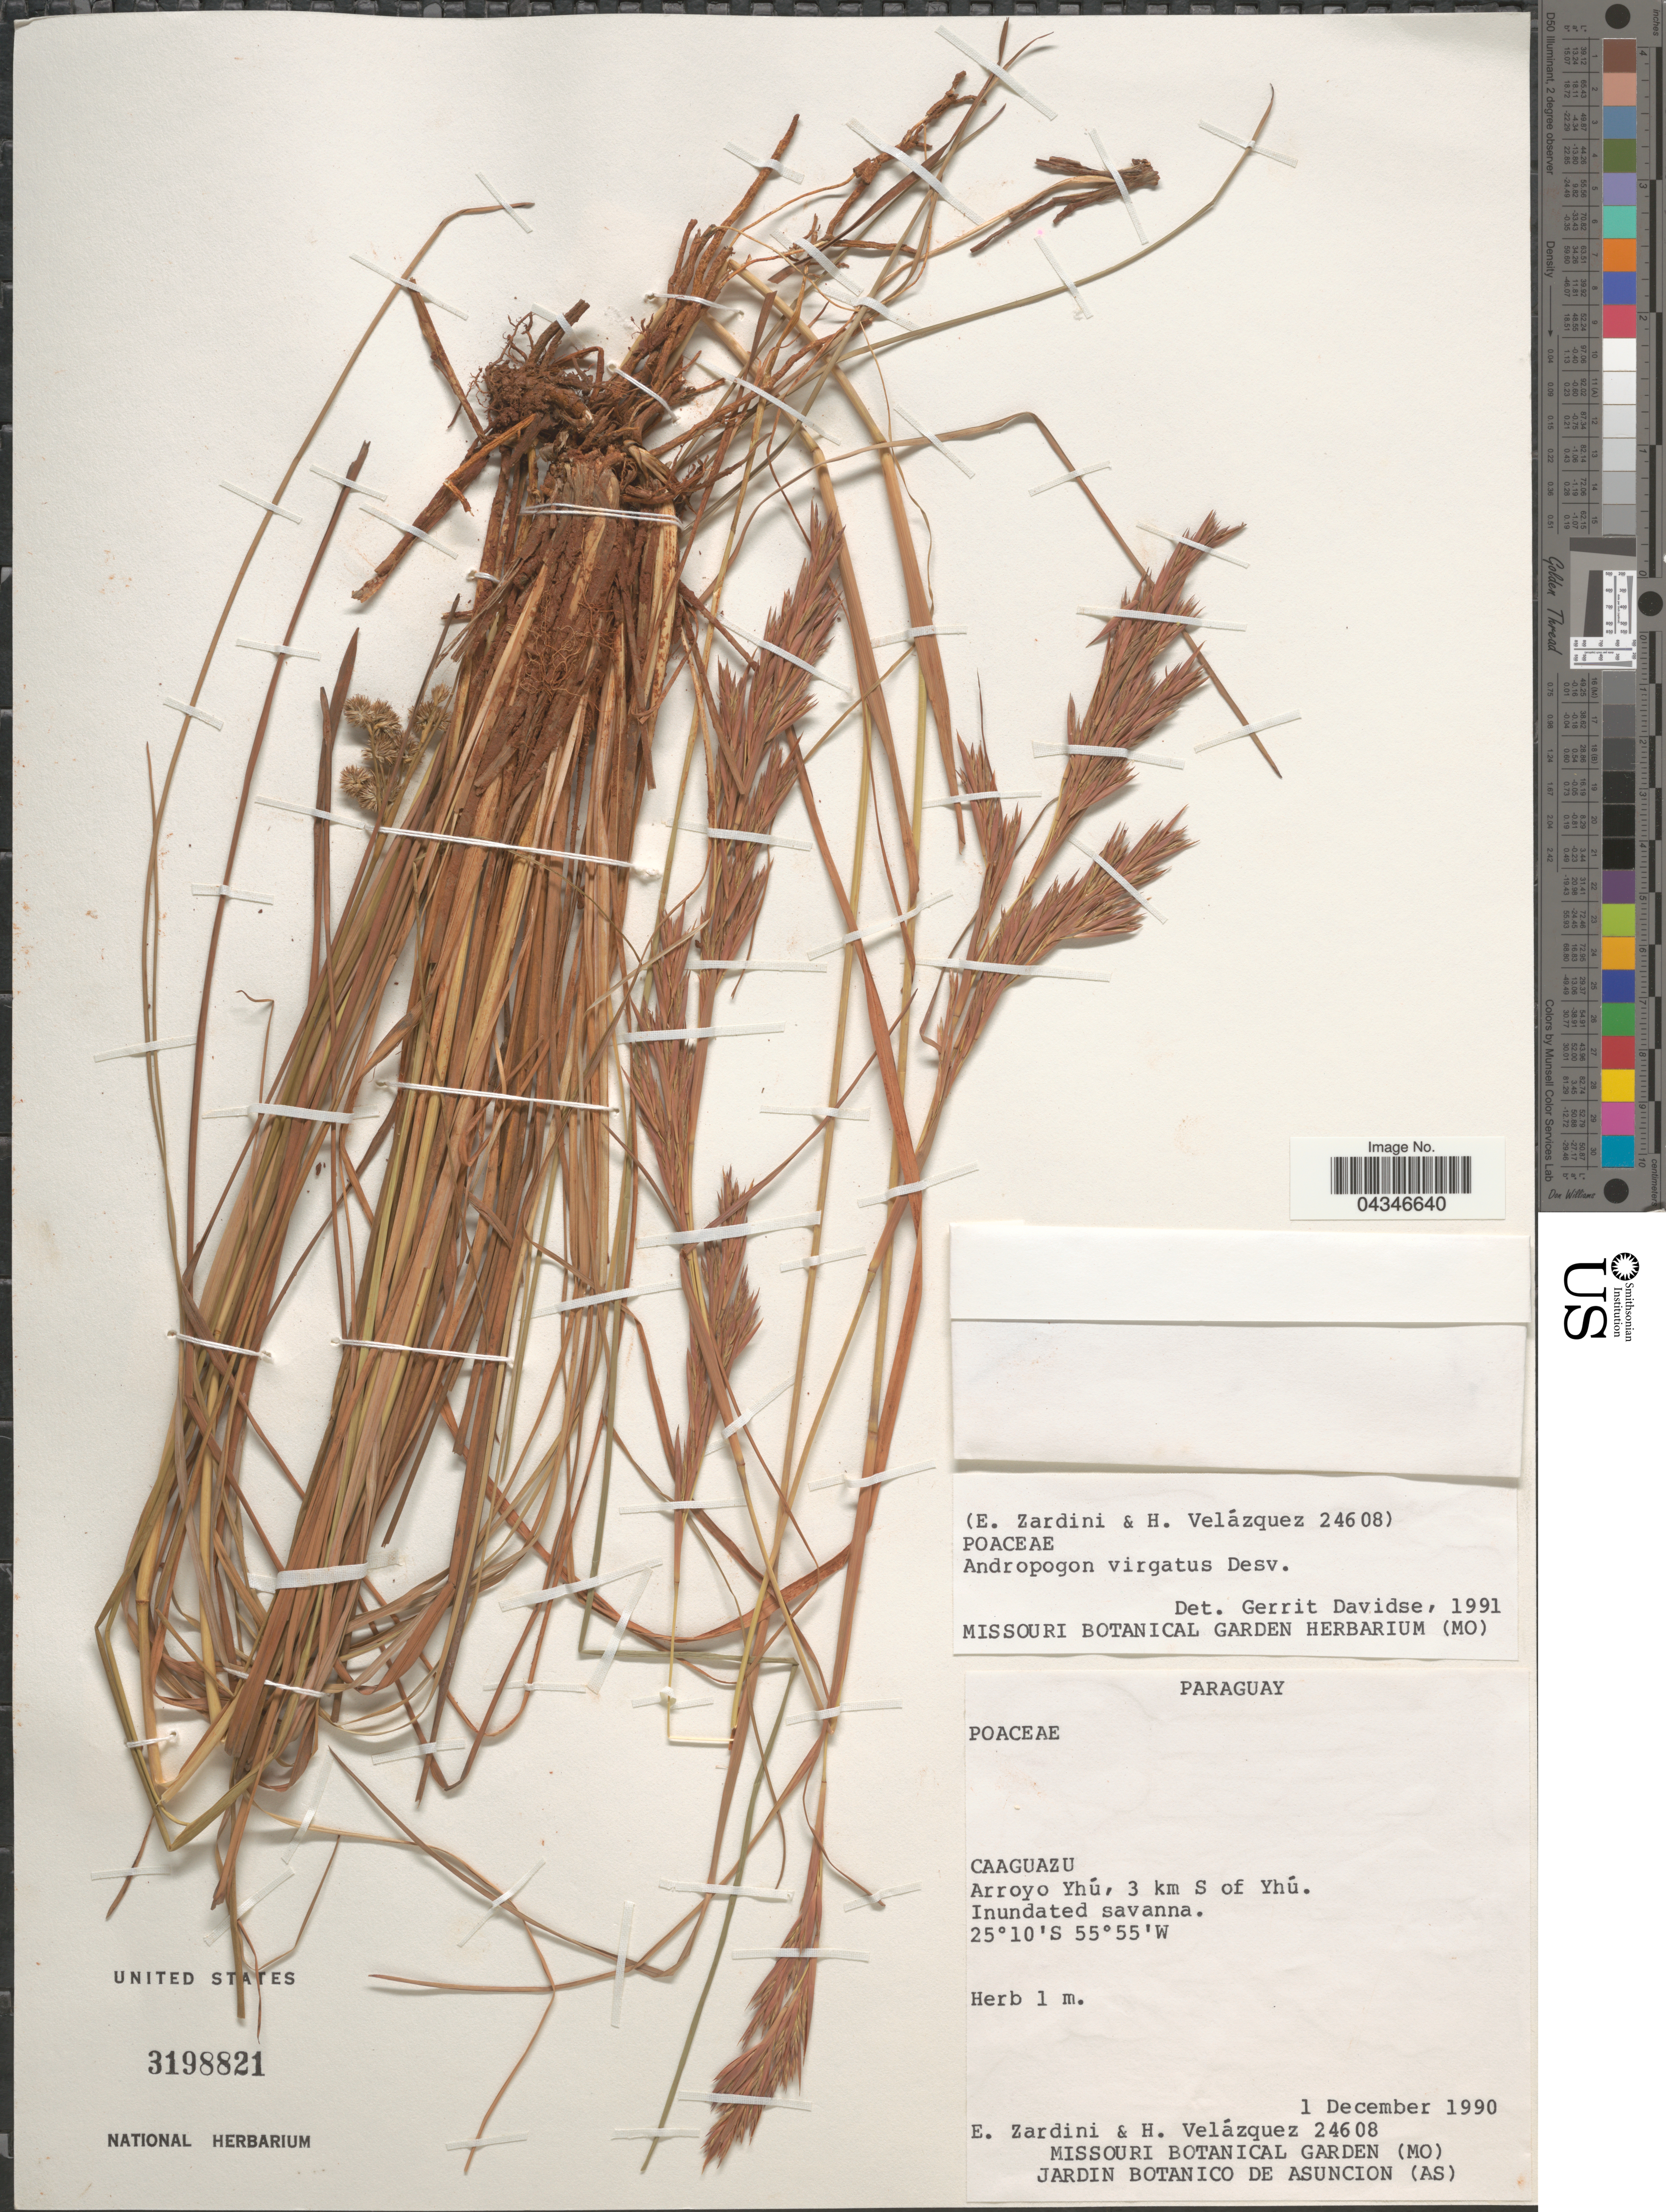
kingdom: Plantae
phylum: Tracheophyta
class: Liliopsida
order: Poales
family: Poaceae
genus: Andropogon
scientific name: Andropogon virgatus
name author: Desv. ex Ham.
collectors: E. Zardini & H. Velázquez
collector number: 24608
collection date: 1990-12-01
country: Paraguay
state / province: Caaguazu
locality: Arroyo Yhú, 3 km S of Yhú.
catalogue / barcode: US 3198821